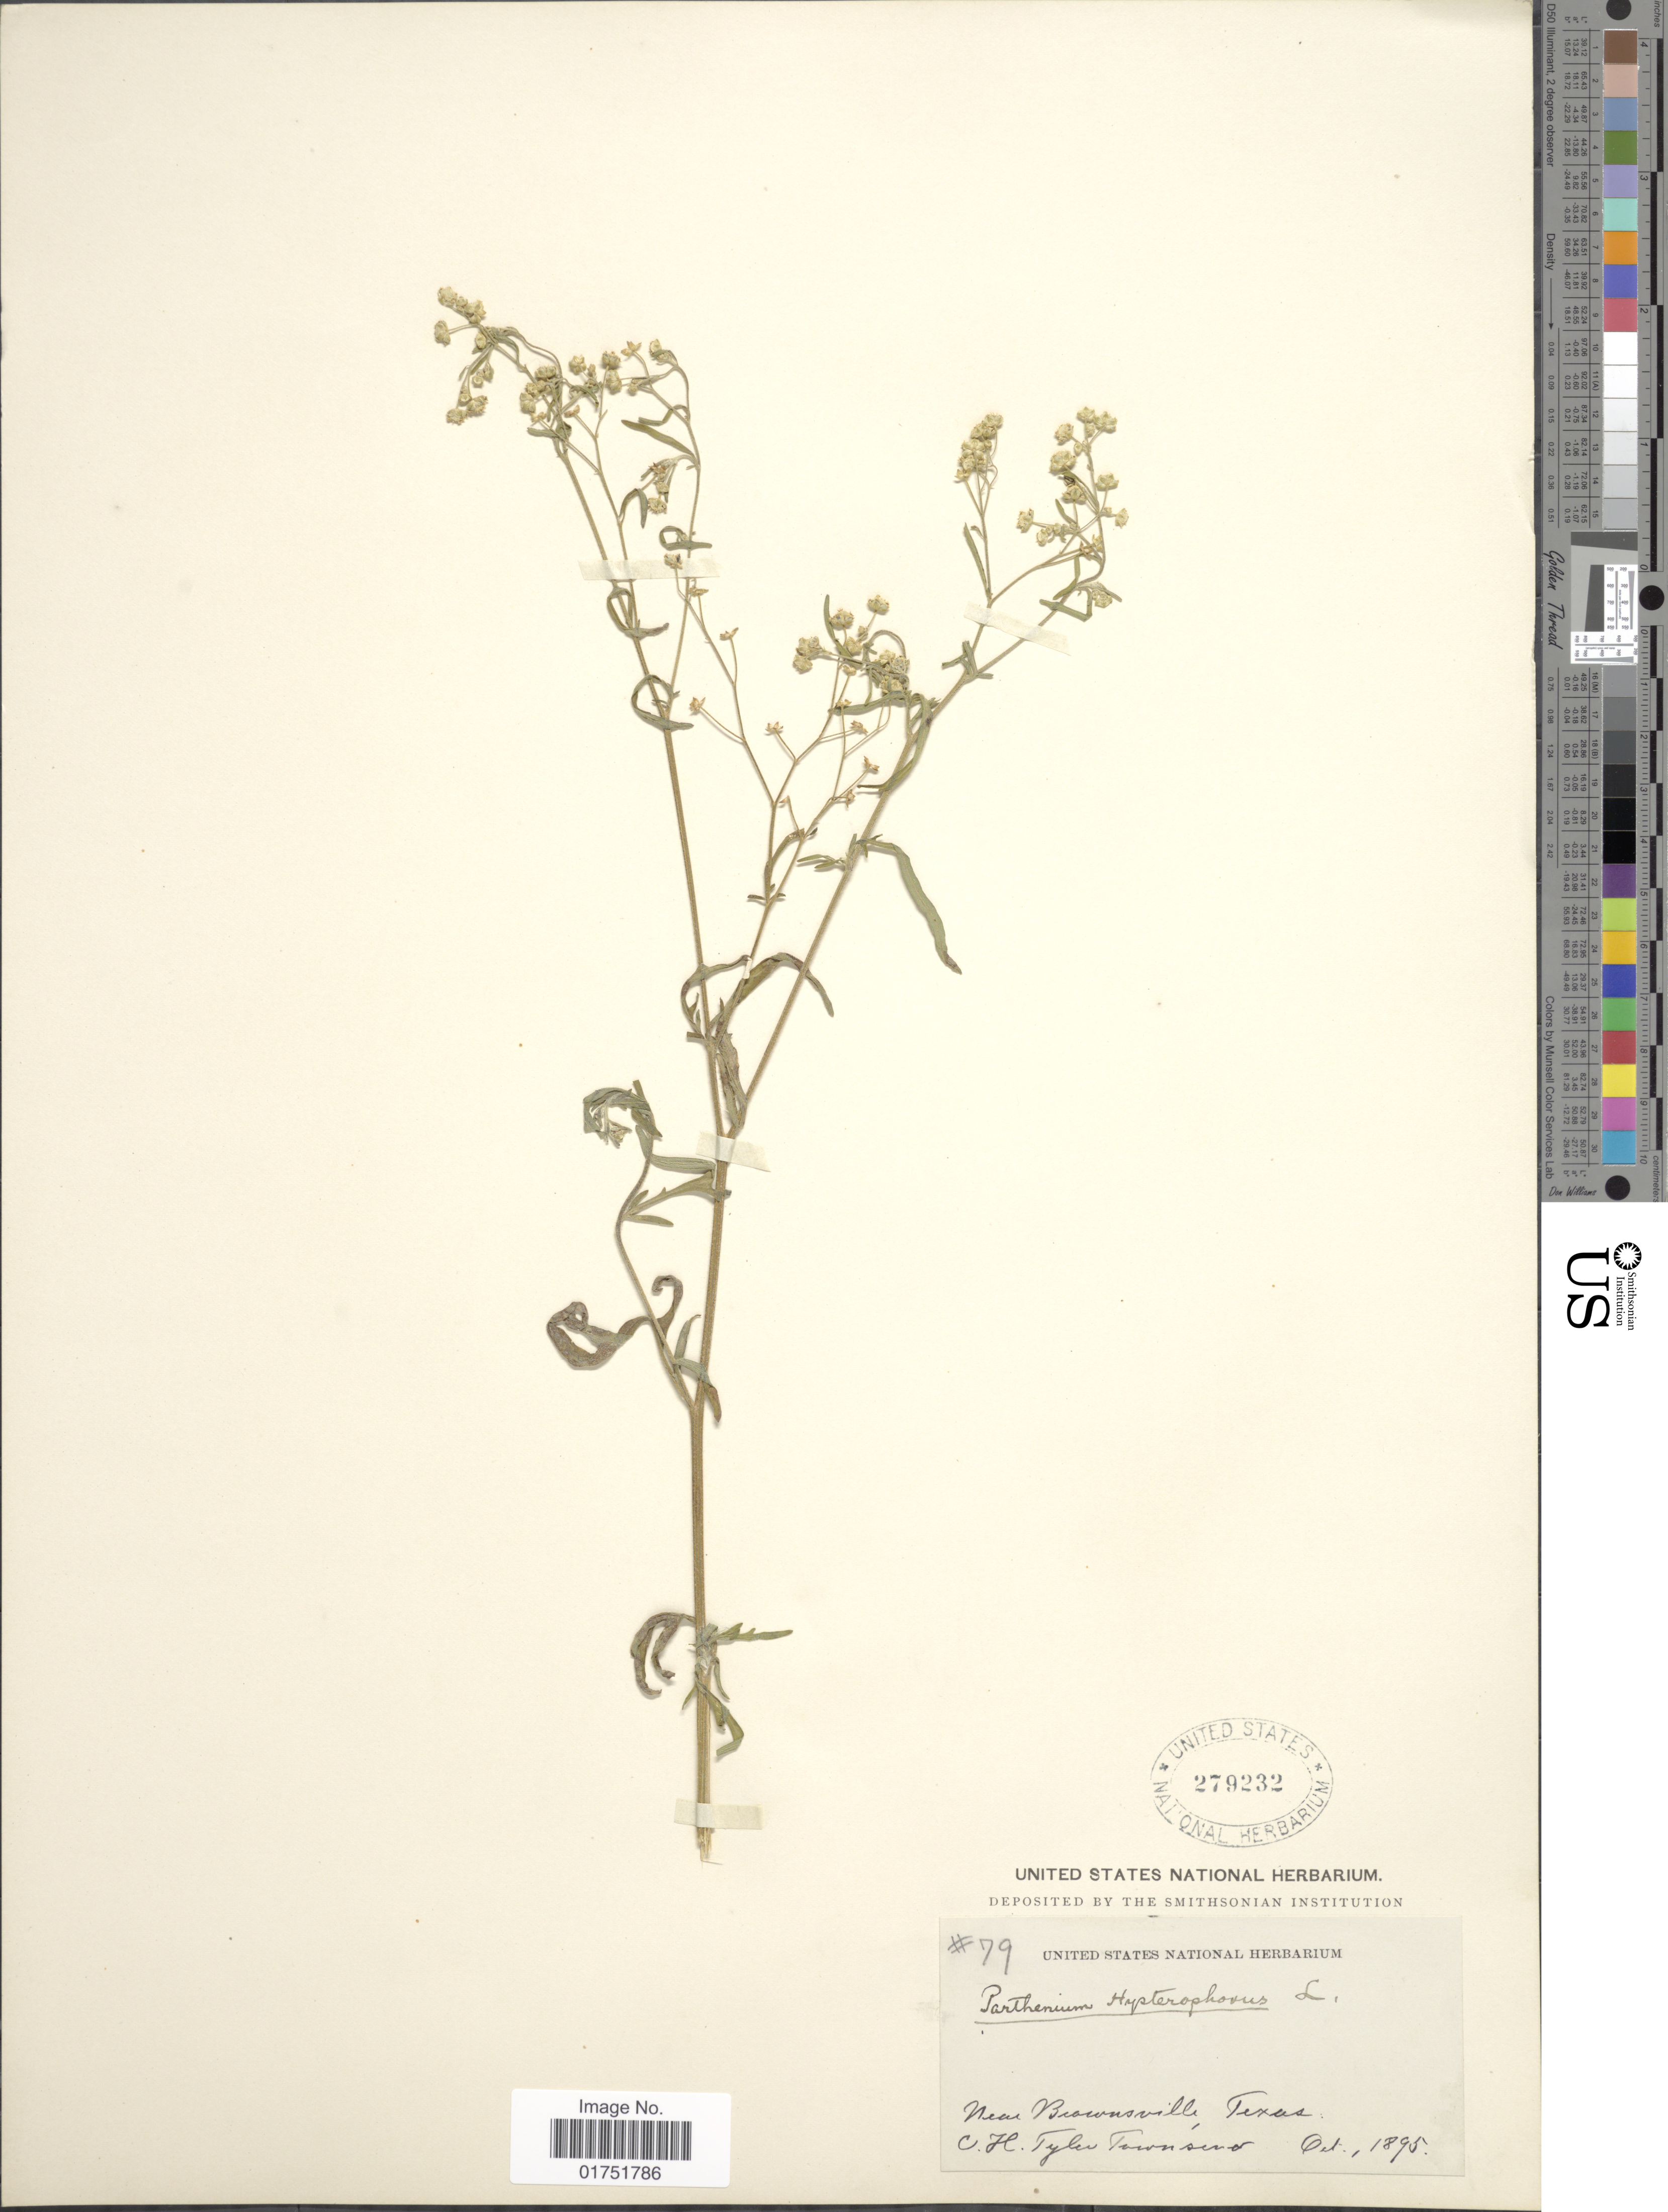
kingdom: Plantae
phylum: Tracheophyta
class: Magnoliopsida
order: Asterales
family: Asteraceae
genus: Parthenium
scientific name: Parthenium hysterophorus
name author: L.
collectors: C. H. T. Townsend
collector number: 79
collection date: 1895-10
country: United States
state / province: Texas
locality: Near Brownsville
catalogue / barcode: US 279232